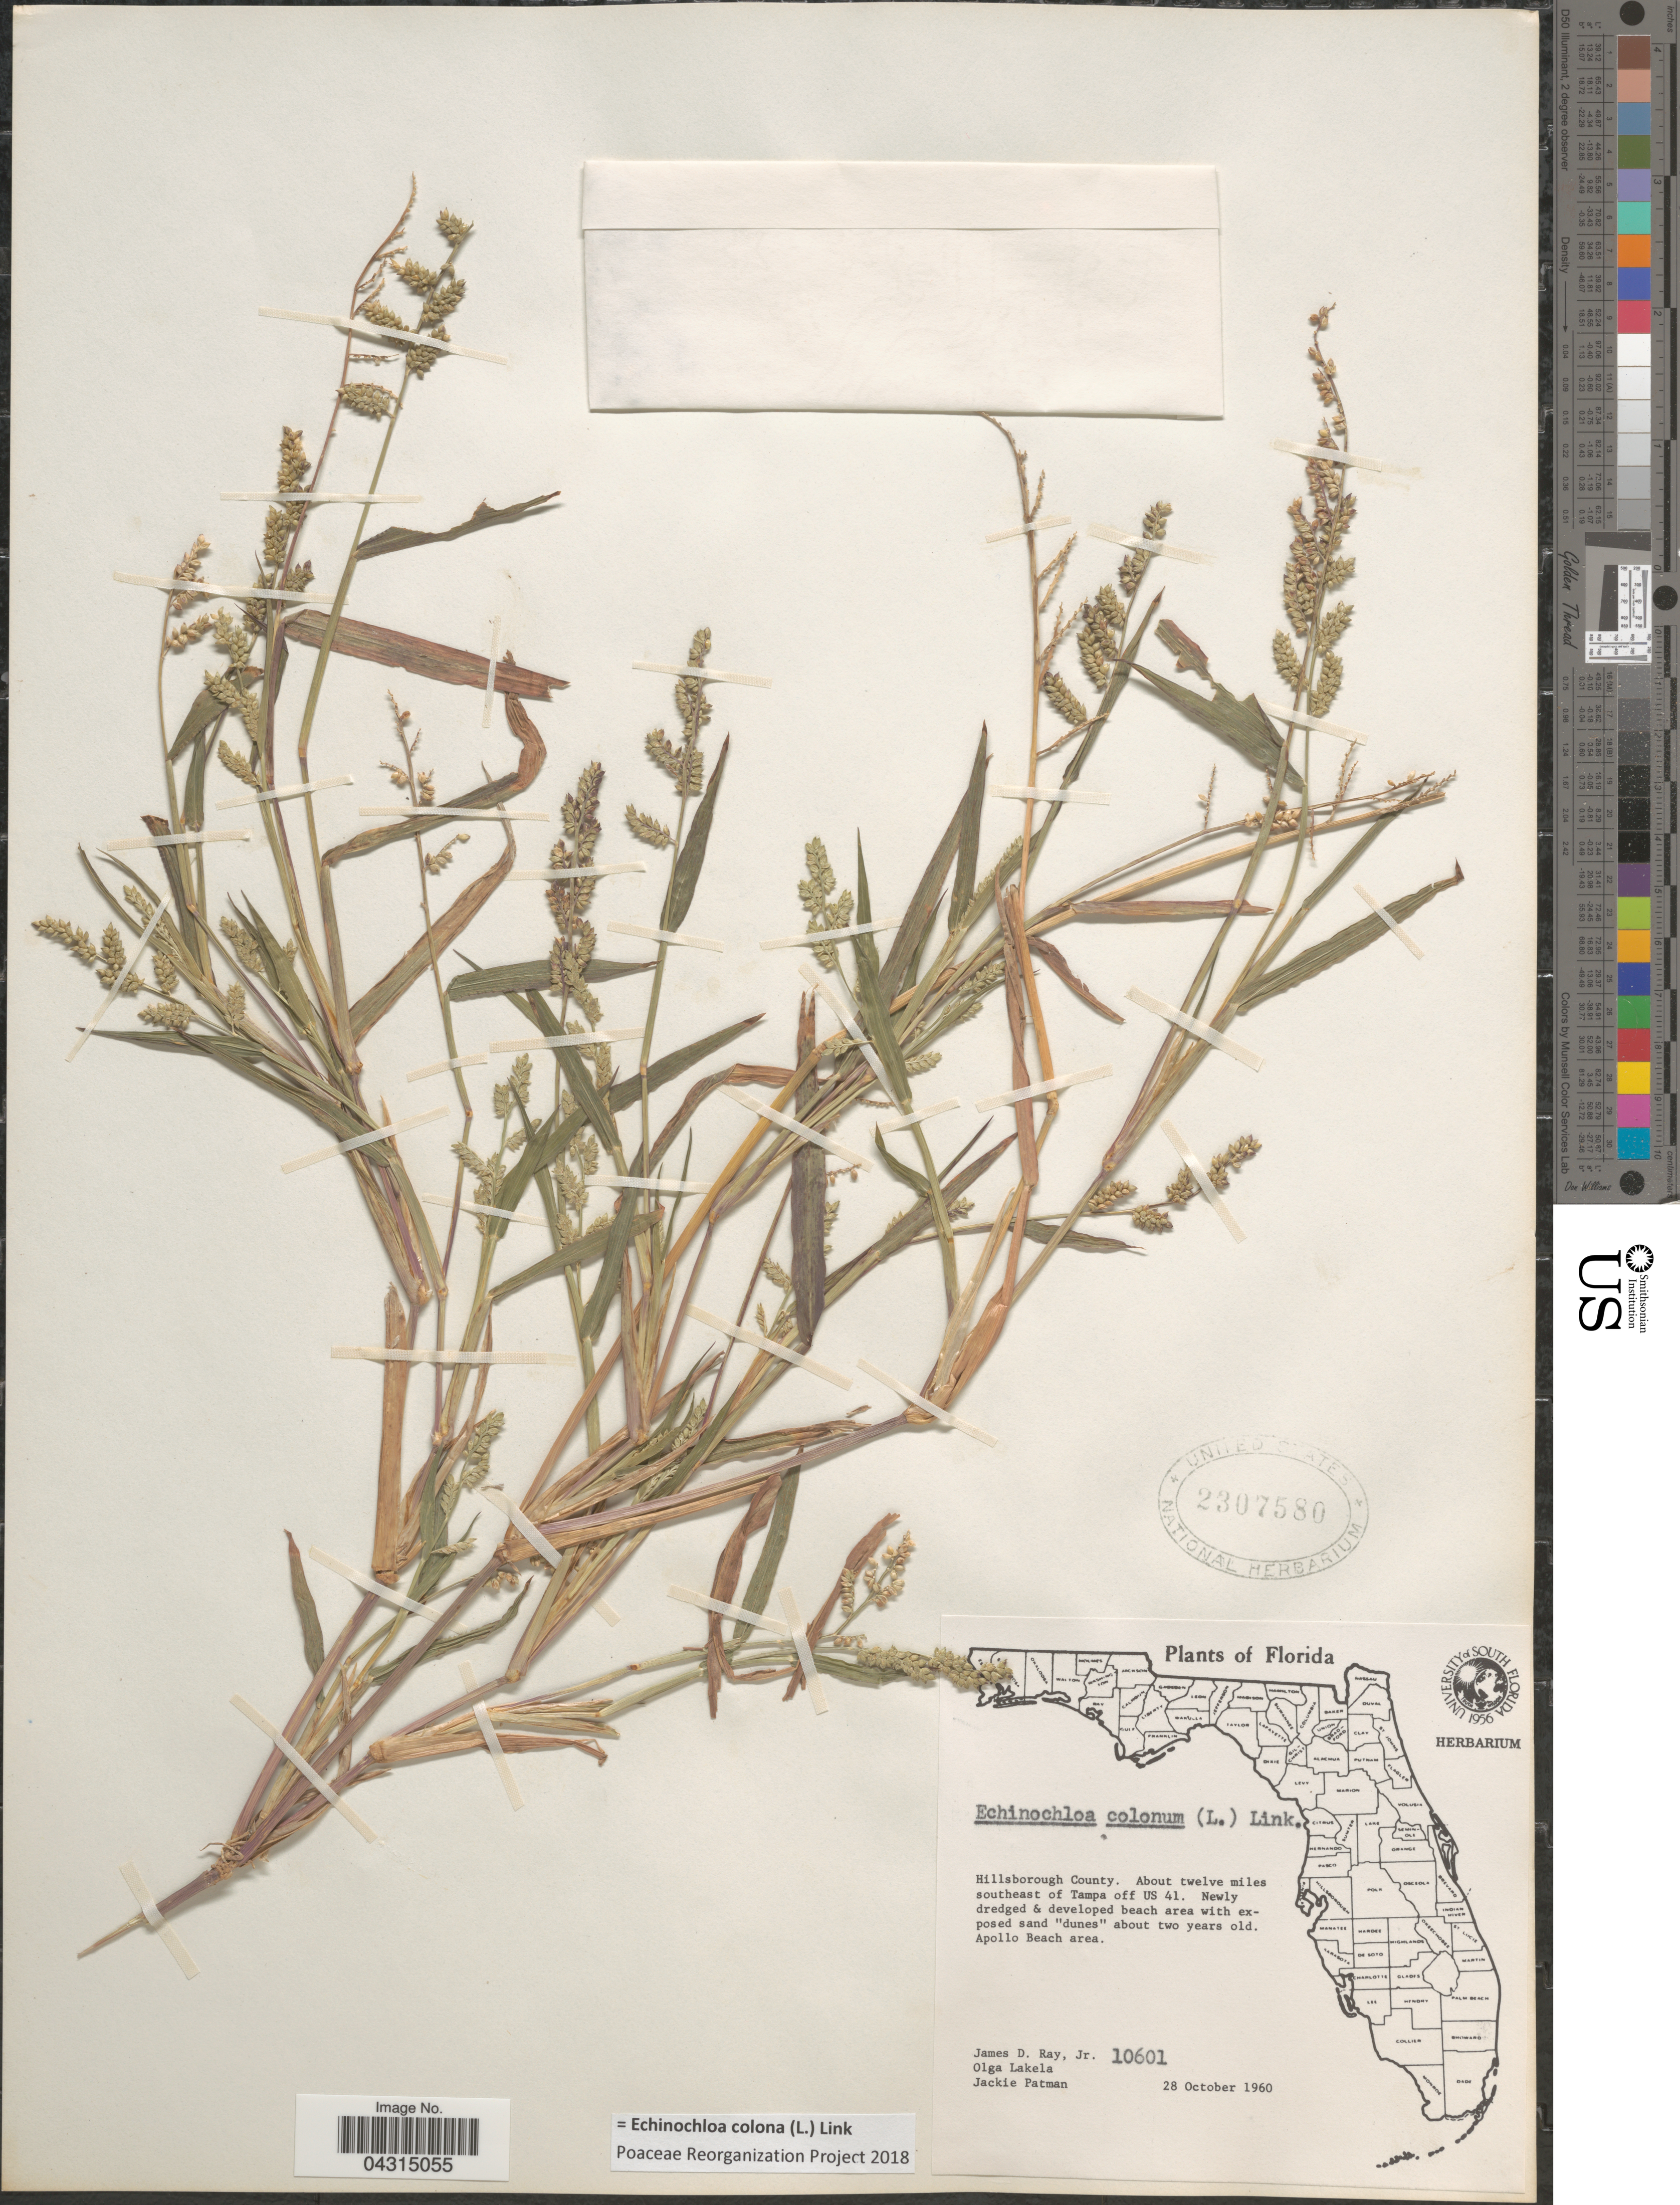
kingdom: Plantae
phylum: Tracheophyta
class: Liliopsida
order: Poales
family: Poaceae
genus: Echinochloa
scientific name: Echinochloa colona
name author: (L.) Link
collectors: J. D. Ray Jr., O. K. Lakela & J. Patman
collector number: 10601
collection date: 1960-10-28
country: United States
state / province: Florida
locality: Hillsborough County. About twelve miles southeast of Tampa off US 41. Apollo Beach area.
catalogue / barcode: US 2307580